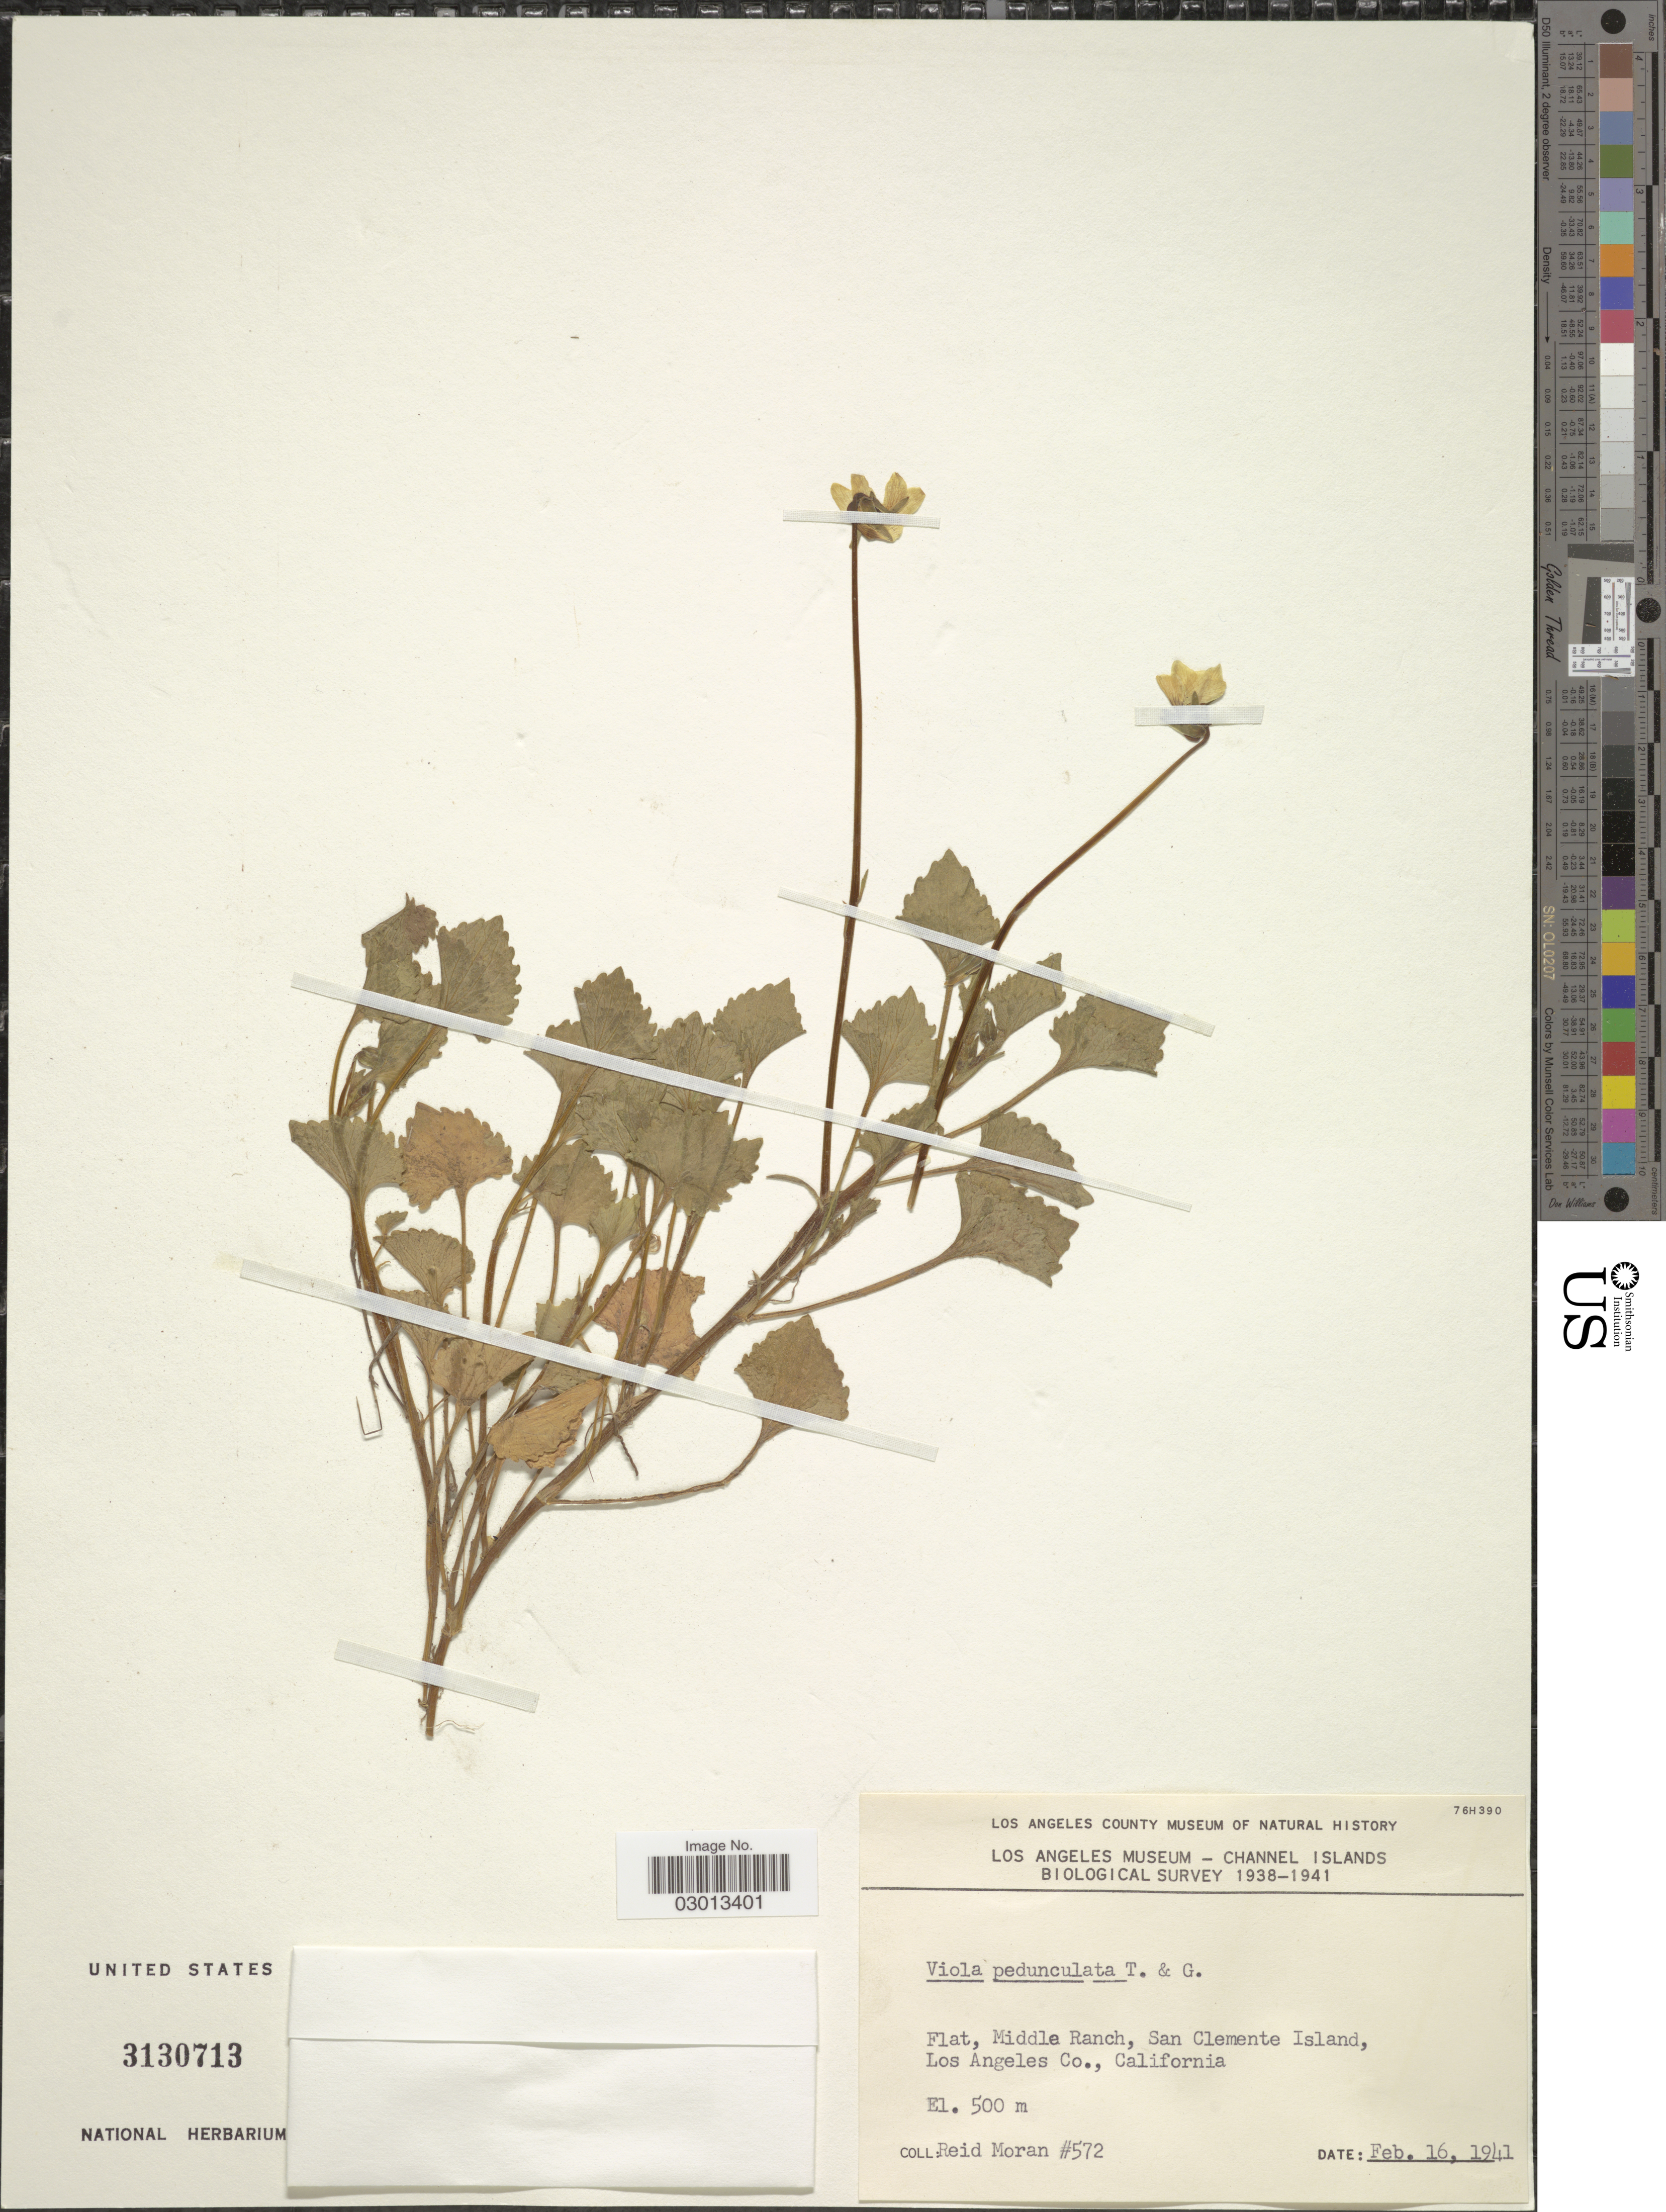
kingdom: Plantae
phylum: Tracheophyta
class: Magnoliopsida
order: Malpighiales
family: Violaceae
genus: Viola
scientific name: Viola pedunculata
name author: Torr. & A. Gray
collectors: R. V. Moran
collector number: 572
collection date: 1941-02-16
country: United States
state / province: California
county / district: Los Angeles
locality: Flat, Middle Ranch, San Clemente Island, Los Angeles Co.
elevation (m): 500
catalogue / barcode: US 3130713